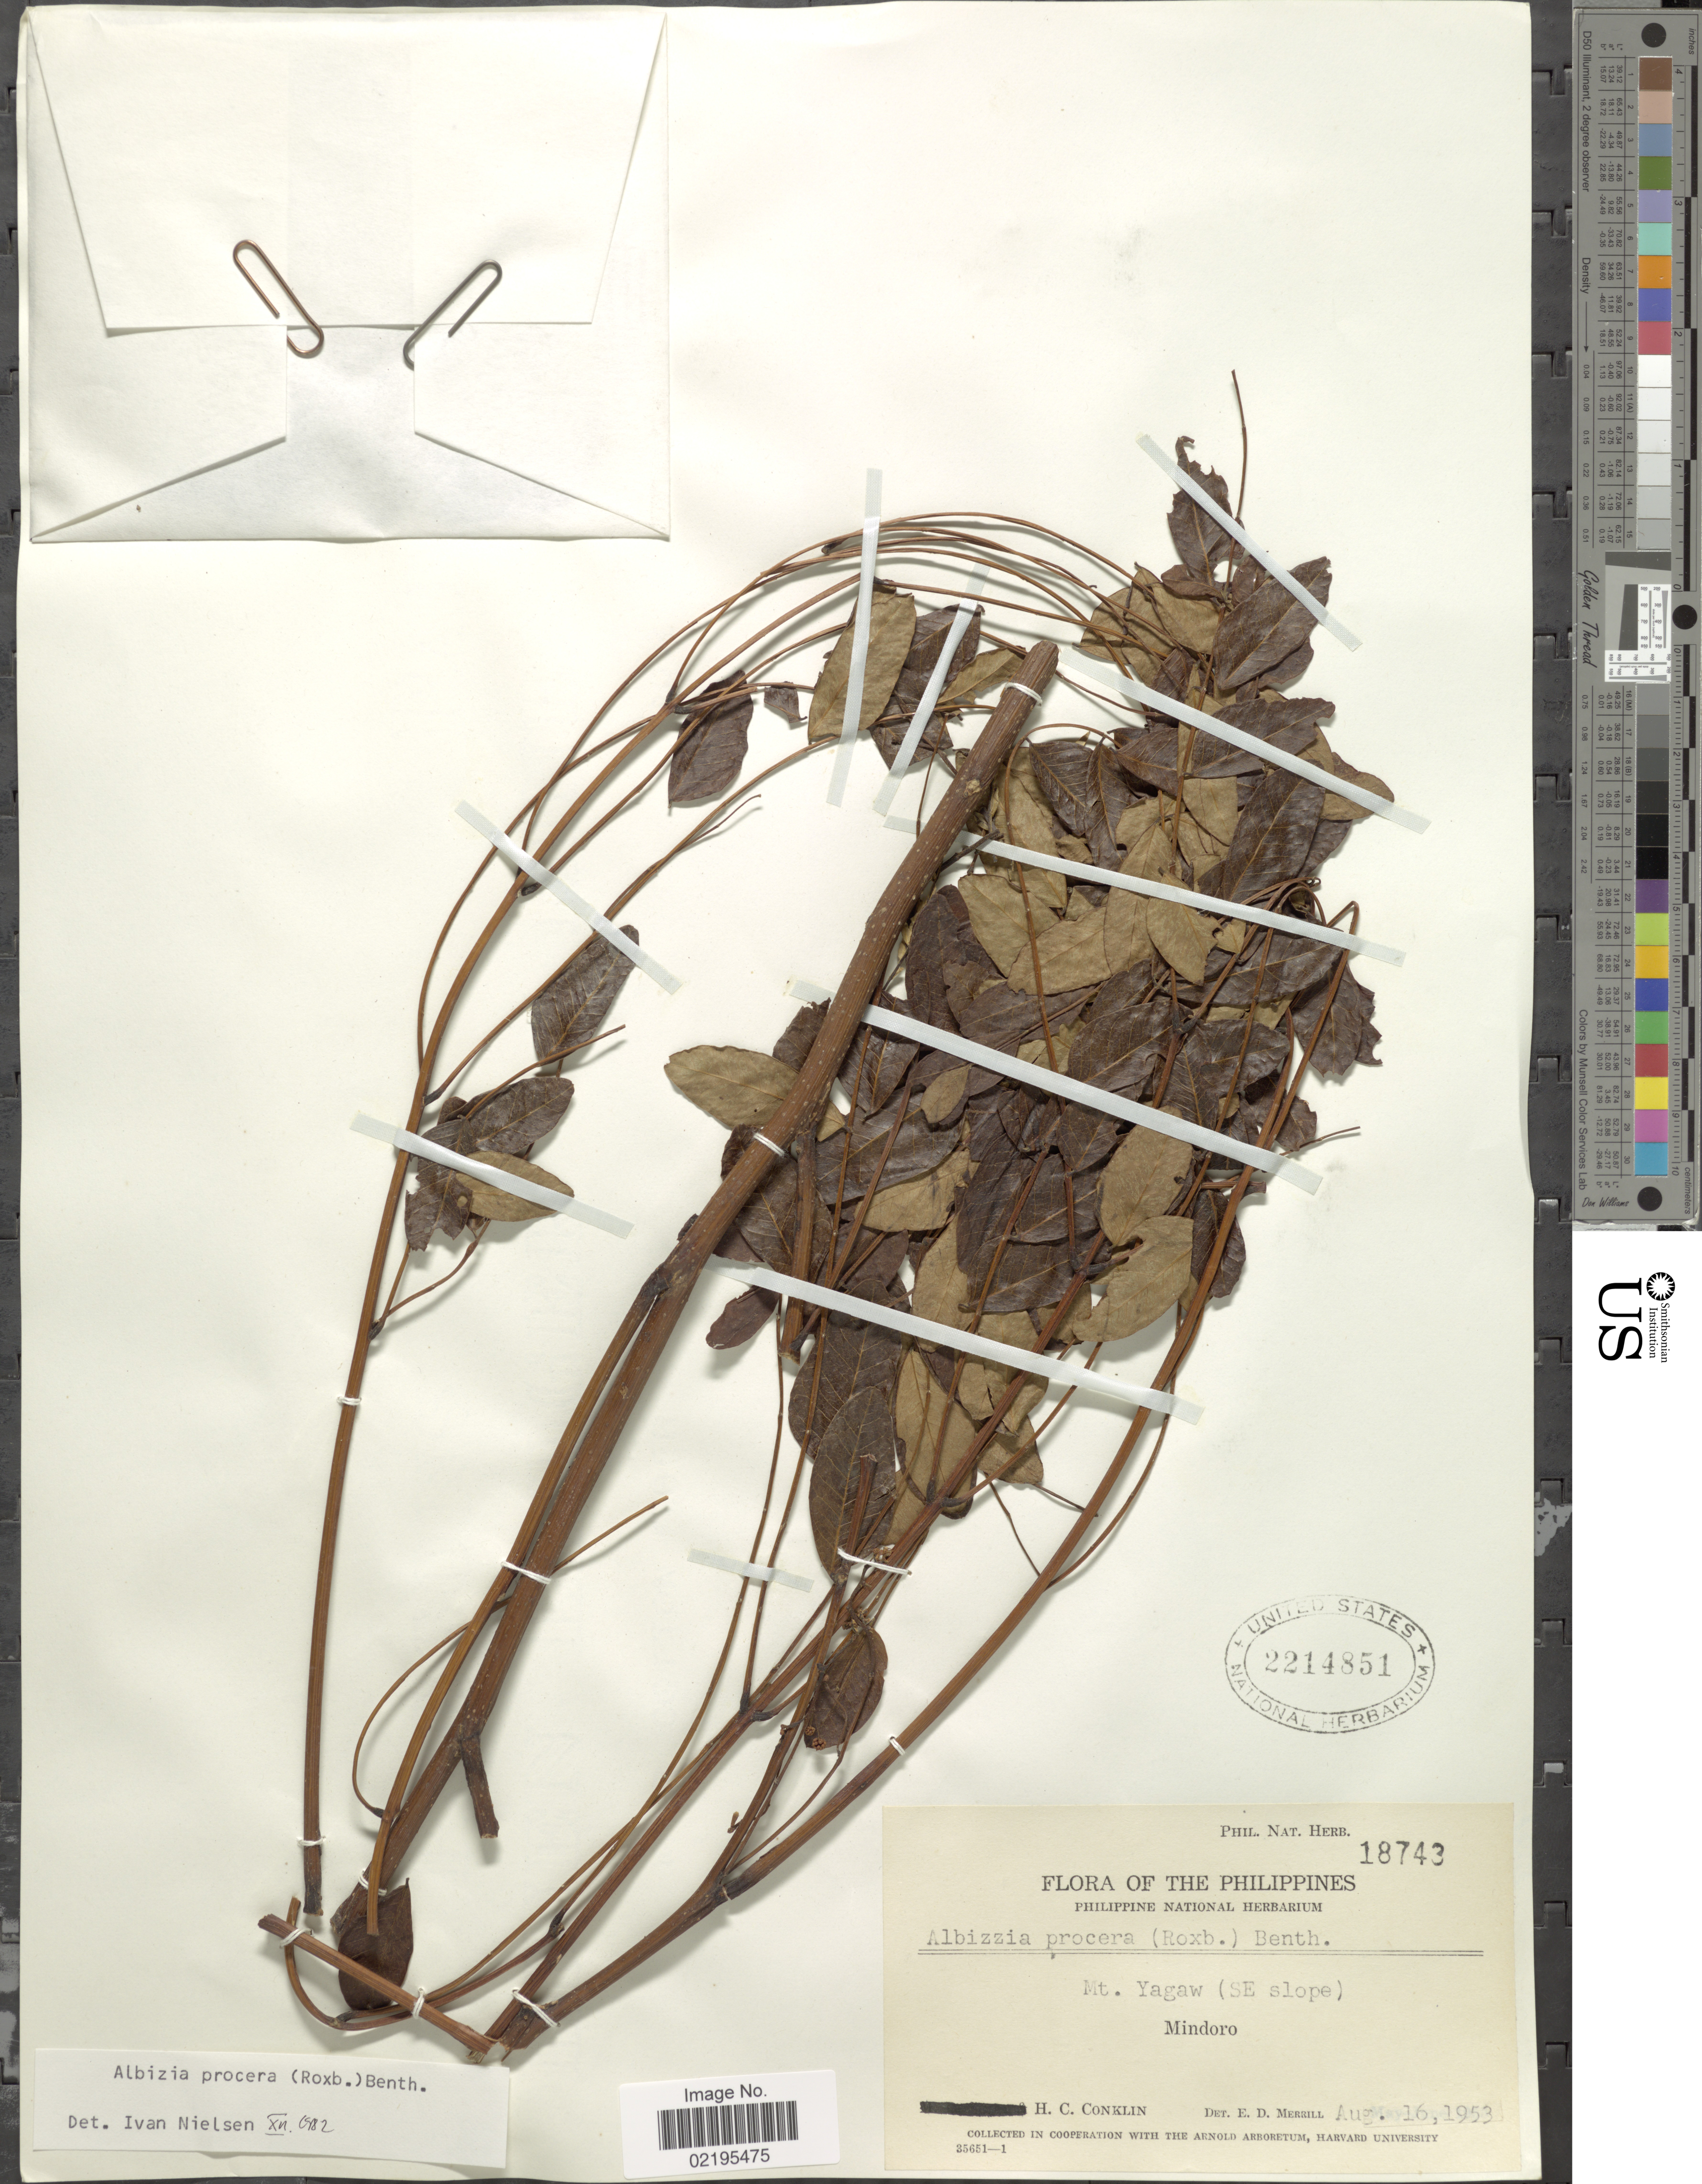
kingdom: Plantae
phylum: Tracheophyta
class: Magnoliopsida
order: Fabales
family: Fabaceae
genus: Albizia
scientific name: Albizia procera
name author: (Roxb.) Benth.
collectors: H. Conklin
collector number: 18743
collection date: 1953-08-16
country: Philippines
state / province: Mimaropa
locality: Mt. Yagaw (SE slope) Mindoro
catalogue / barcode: US 2214851